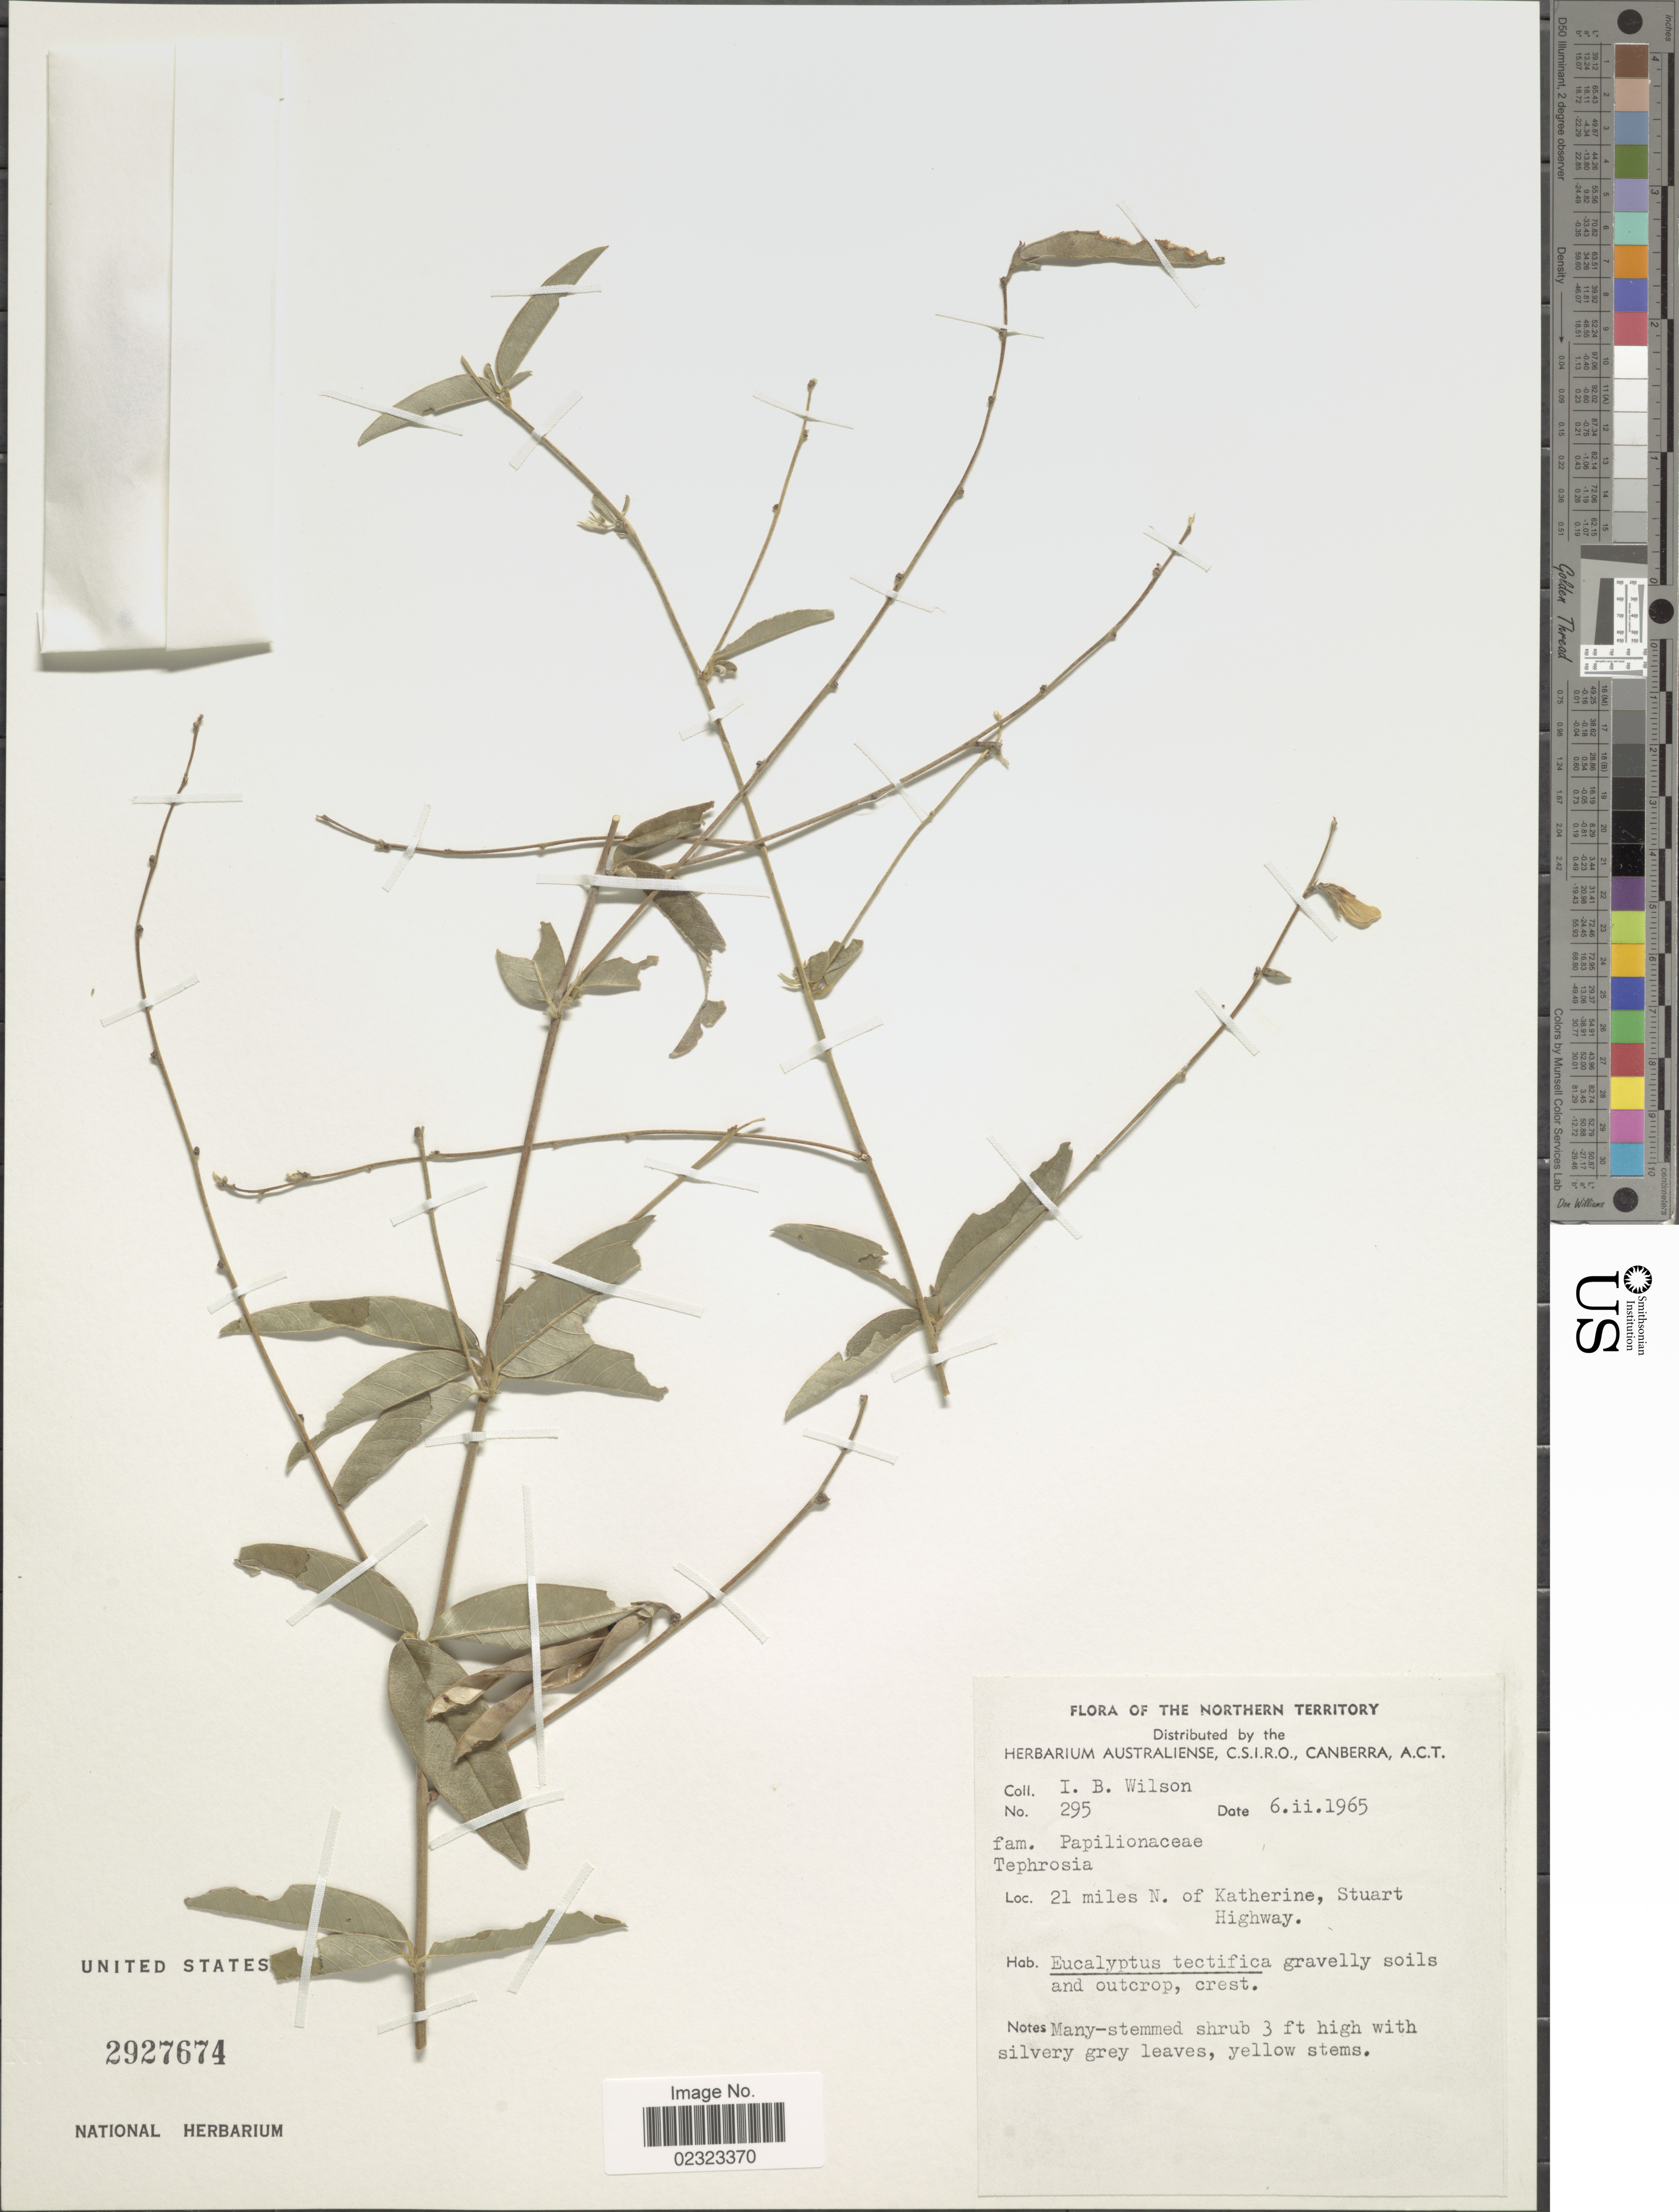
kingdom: Plantae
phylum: Tracheophyta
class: Magnoliopsida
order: Fabales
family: Fabaceae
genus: Tephrosia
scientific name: Tephrosia sp.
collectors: I. B. Wilson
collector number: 295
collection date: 1965-02-06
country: Australia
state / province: Northern Territory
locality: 21 miles N. of Katherine, Stuart Highway.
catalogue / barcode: US 2927674